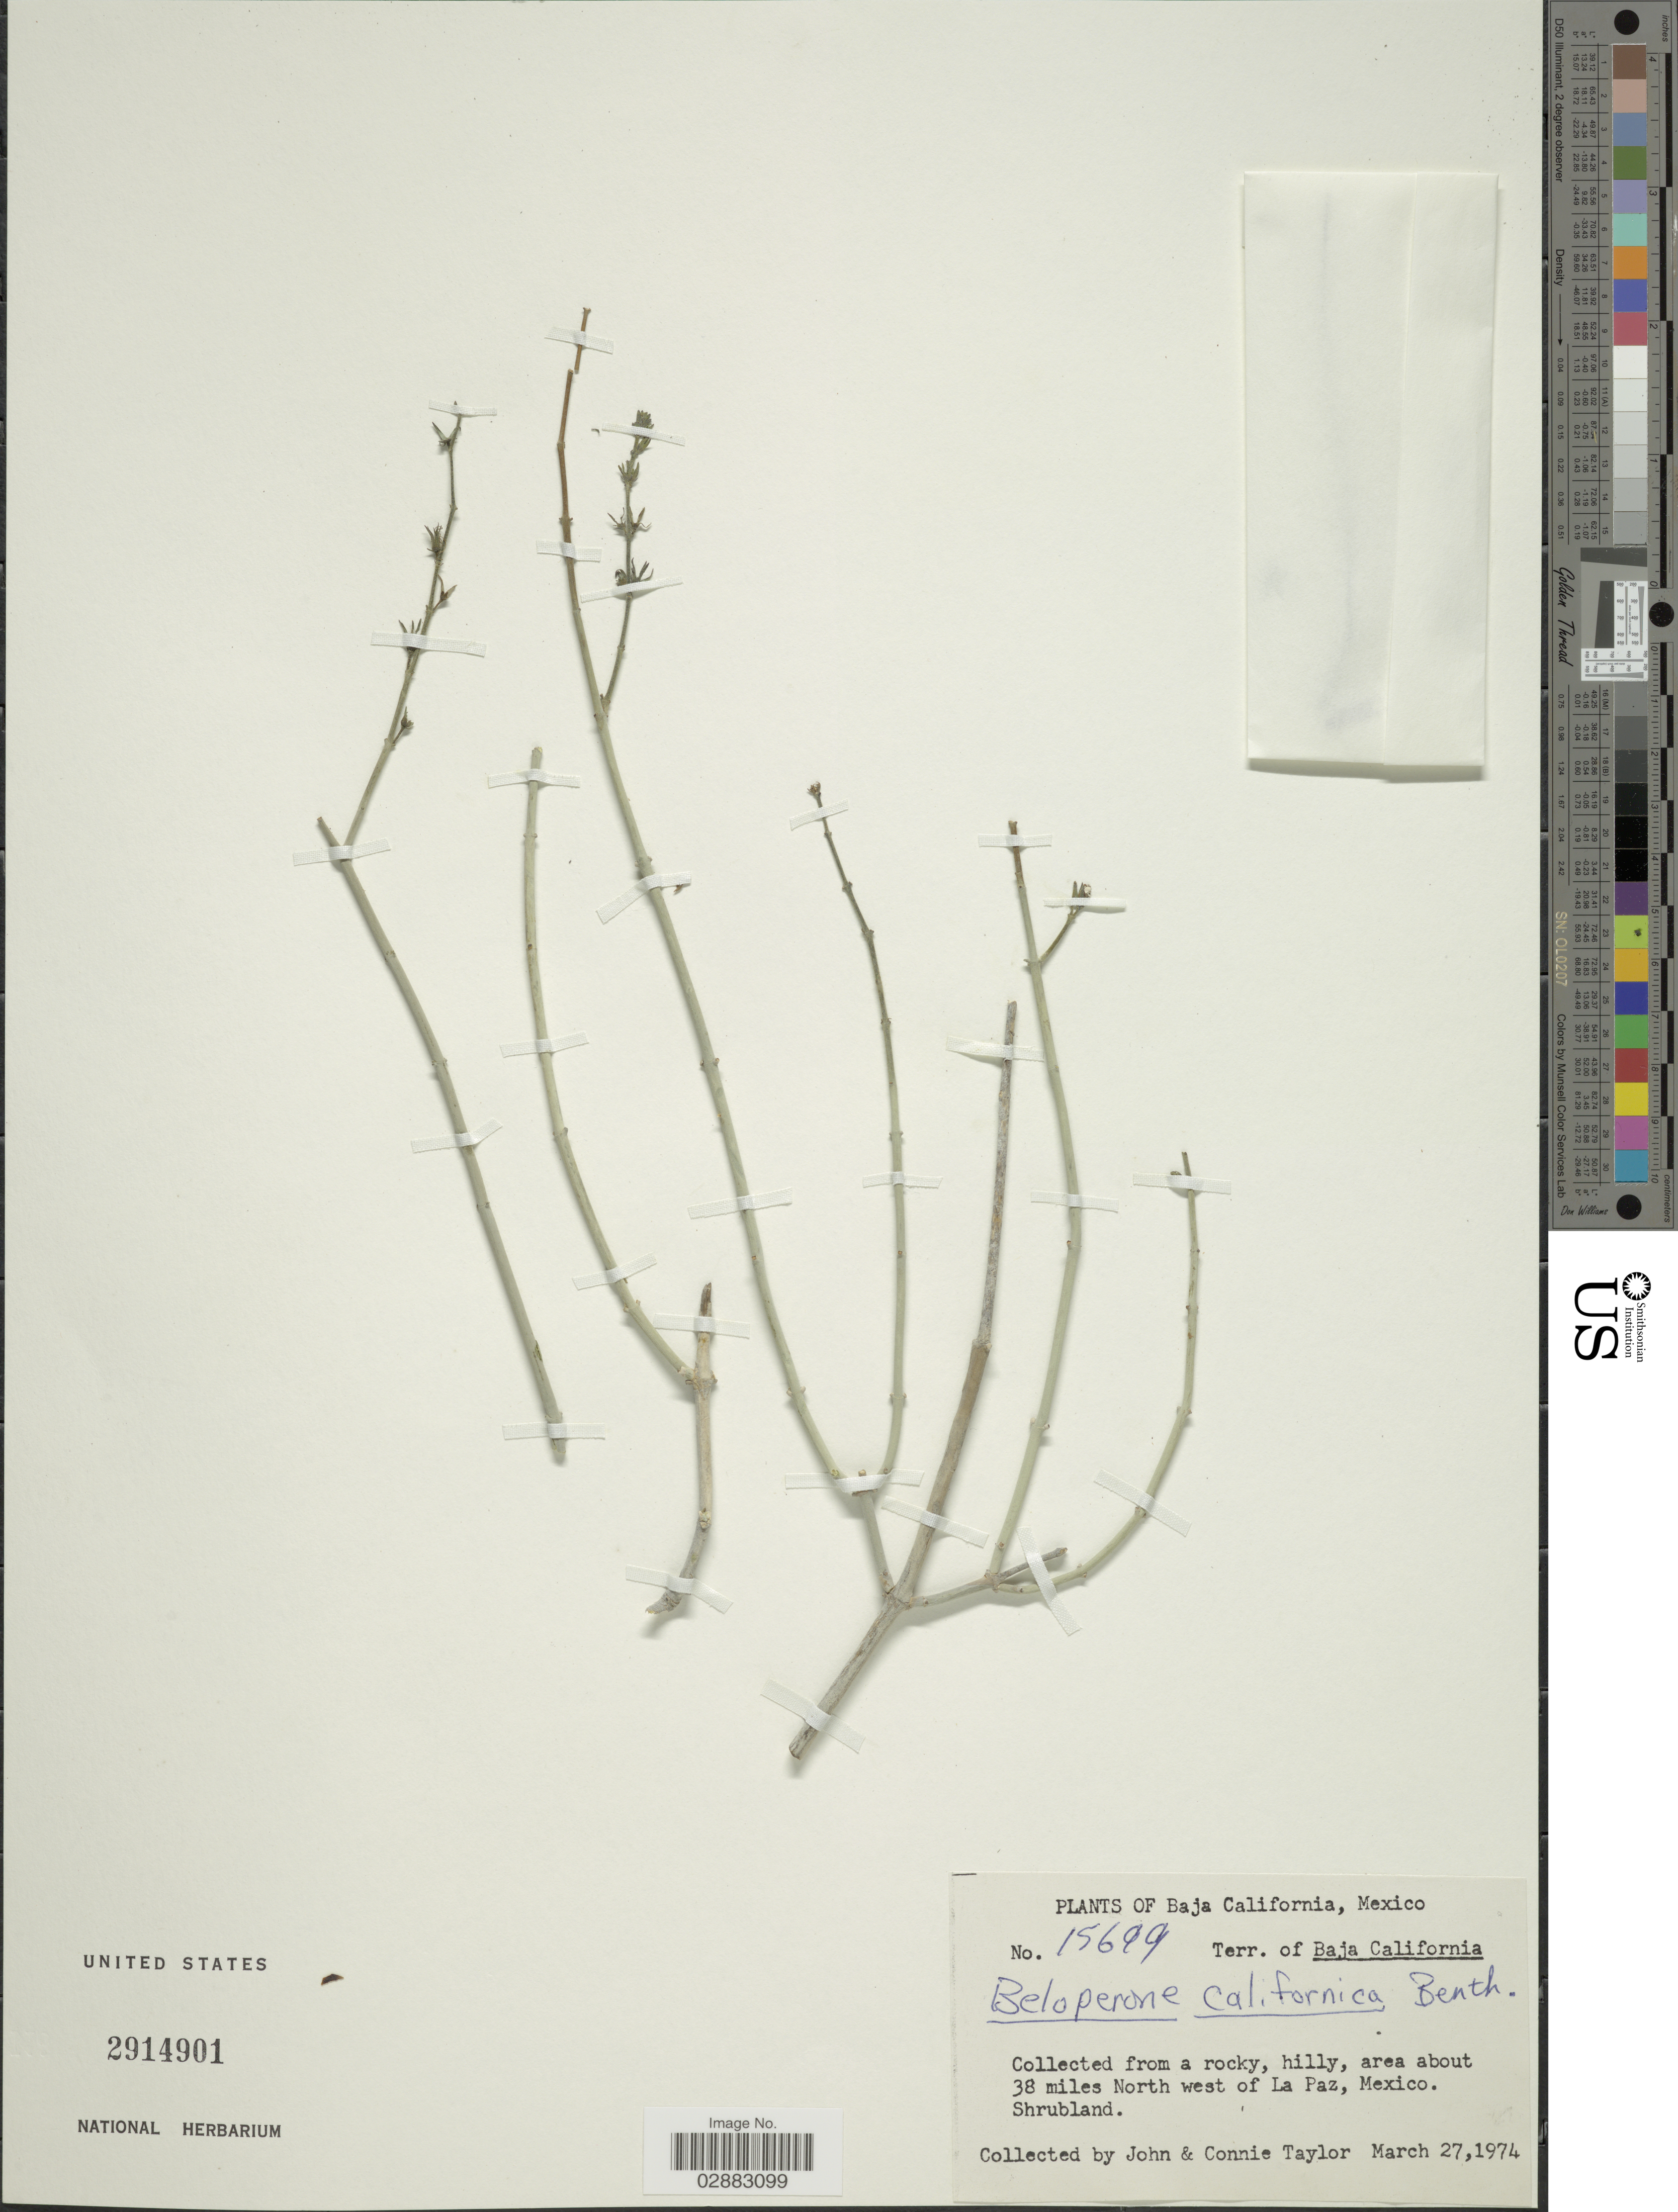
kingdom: Plantae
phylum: Tracheophyta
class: Magnoliopsida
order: Lamiales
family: Acanthaceae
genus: Beloperone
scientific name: Beloperone californica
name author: Benth.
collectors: J. Taylor & C. Taylor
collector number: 15699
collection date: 1974-03-27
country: Mexico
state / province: Baja California Sur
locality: Collected from a rocky, hilly, area about 38 miles North west of La Paz.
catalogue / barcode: US 2914901